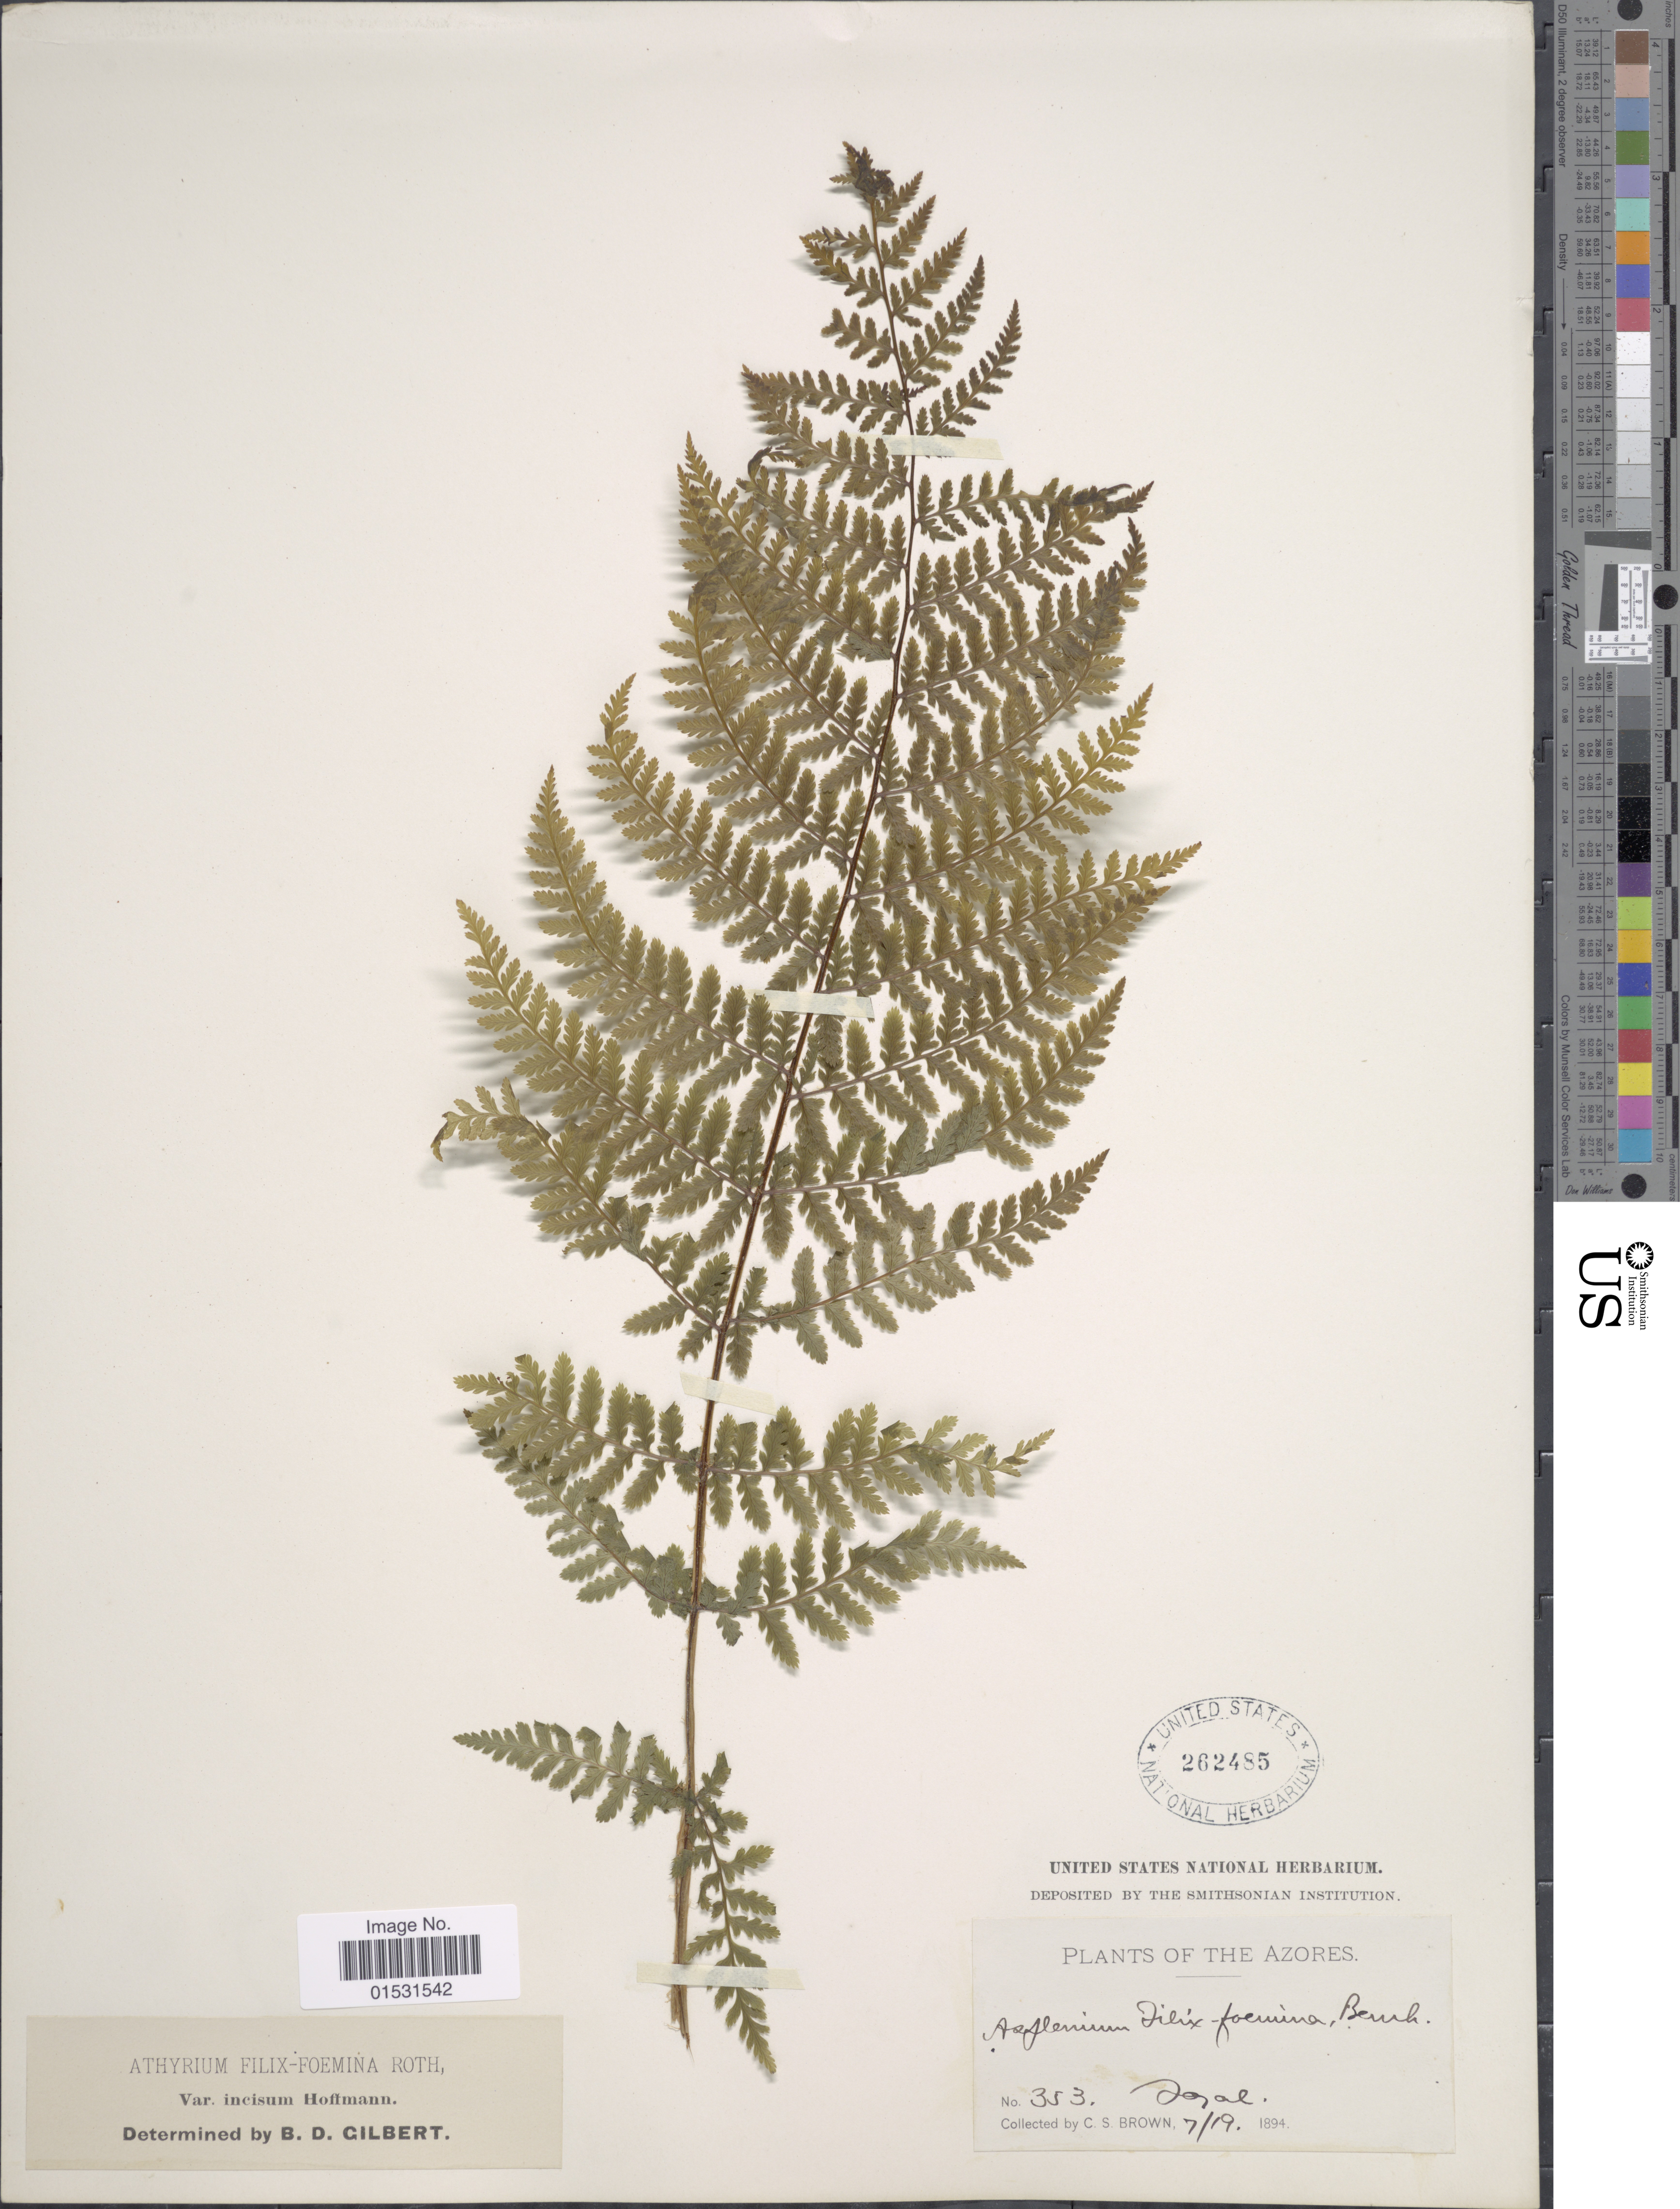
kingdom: Plantae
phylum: Tracheophyta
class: Polypodiopsida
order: Polypodiales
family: Athyriaceae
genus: Athyrium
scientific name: Athyrium filix-femina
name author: (L.) Roth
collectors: C. S. Brown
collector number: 353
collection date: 1894-07-19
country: Portugal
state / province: Azores (Aut. Reg.)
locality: Seral.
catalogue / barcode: US 262485